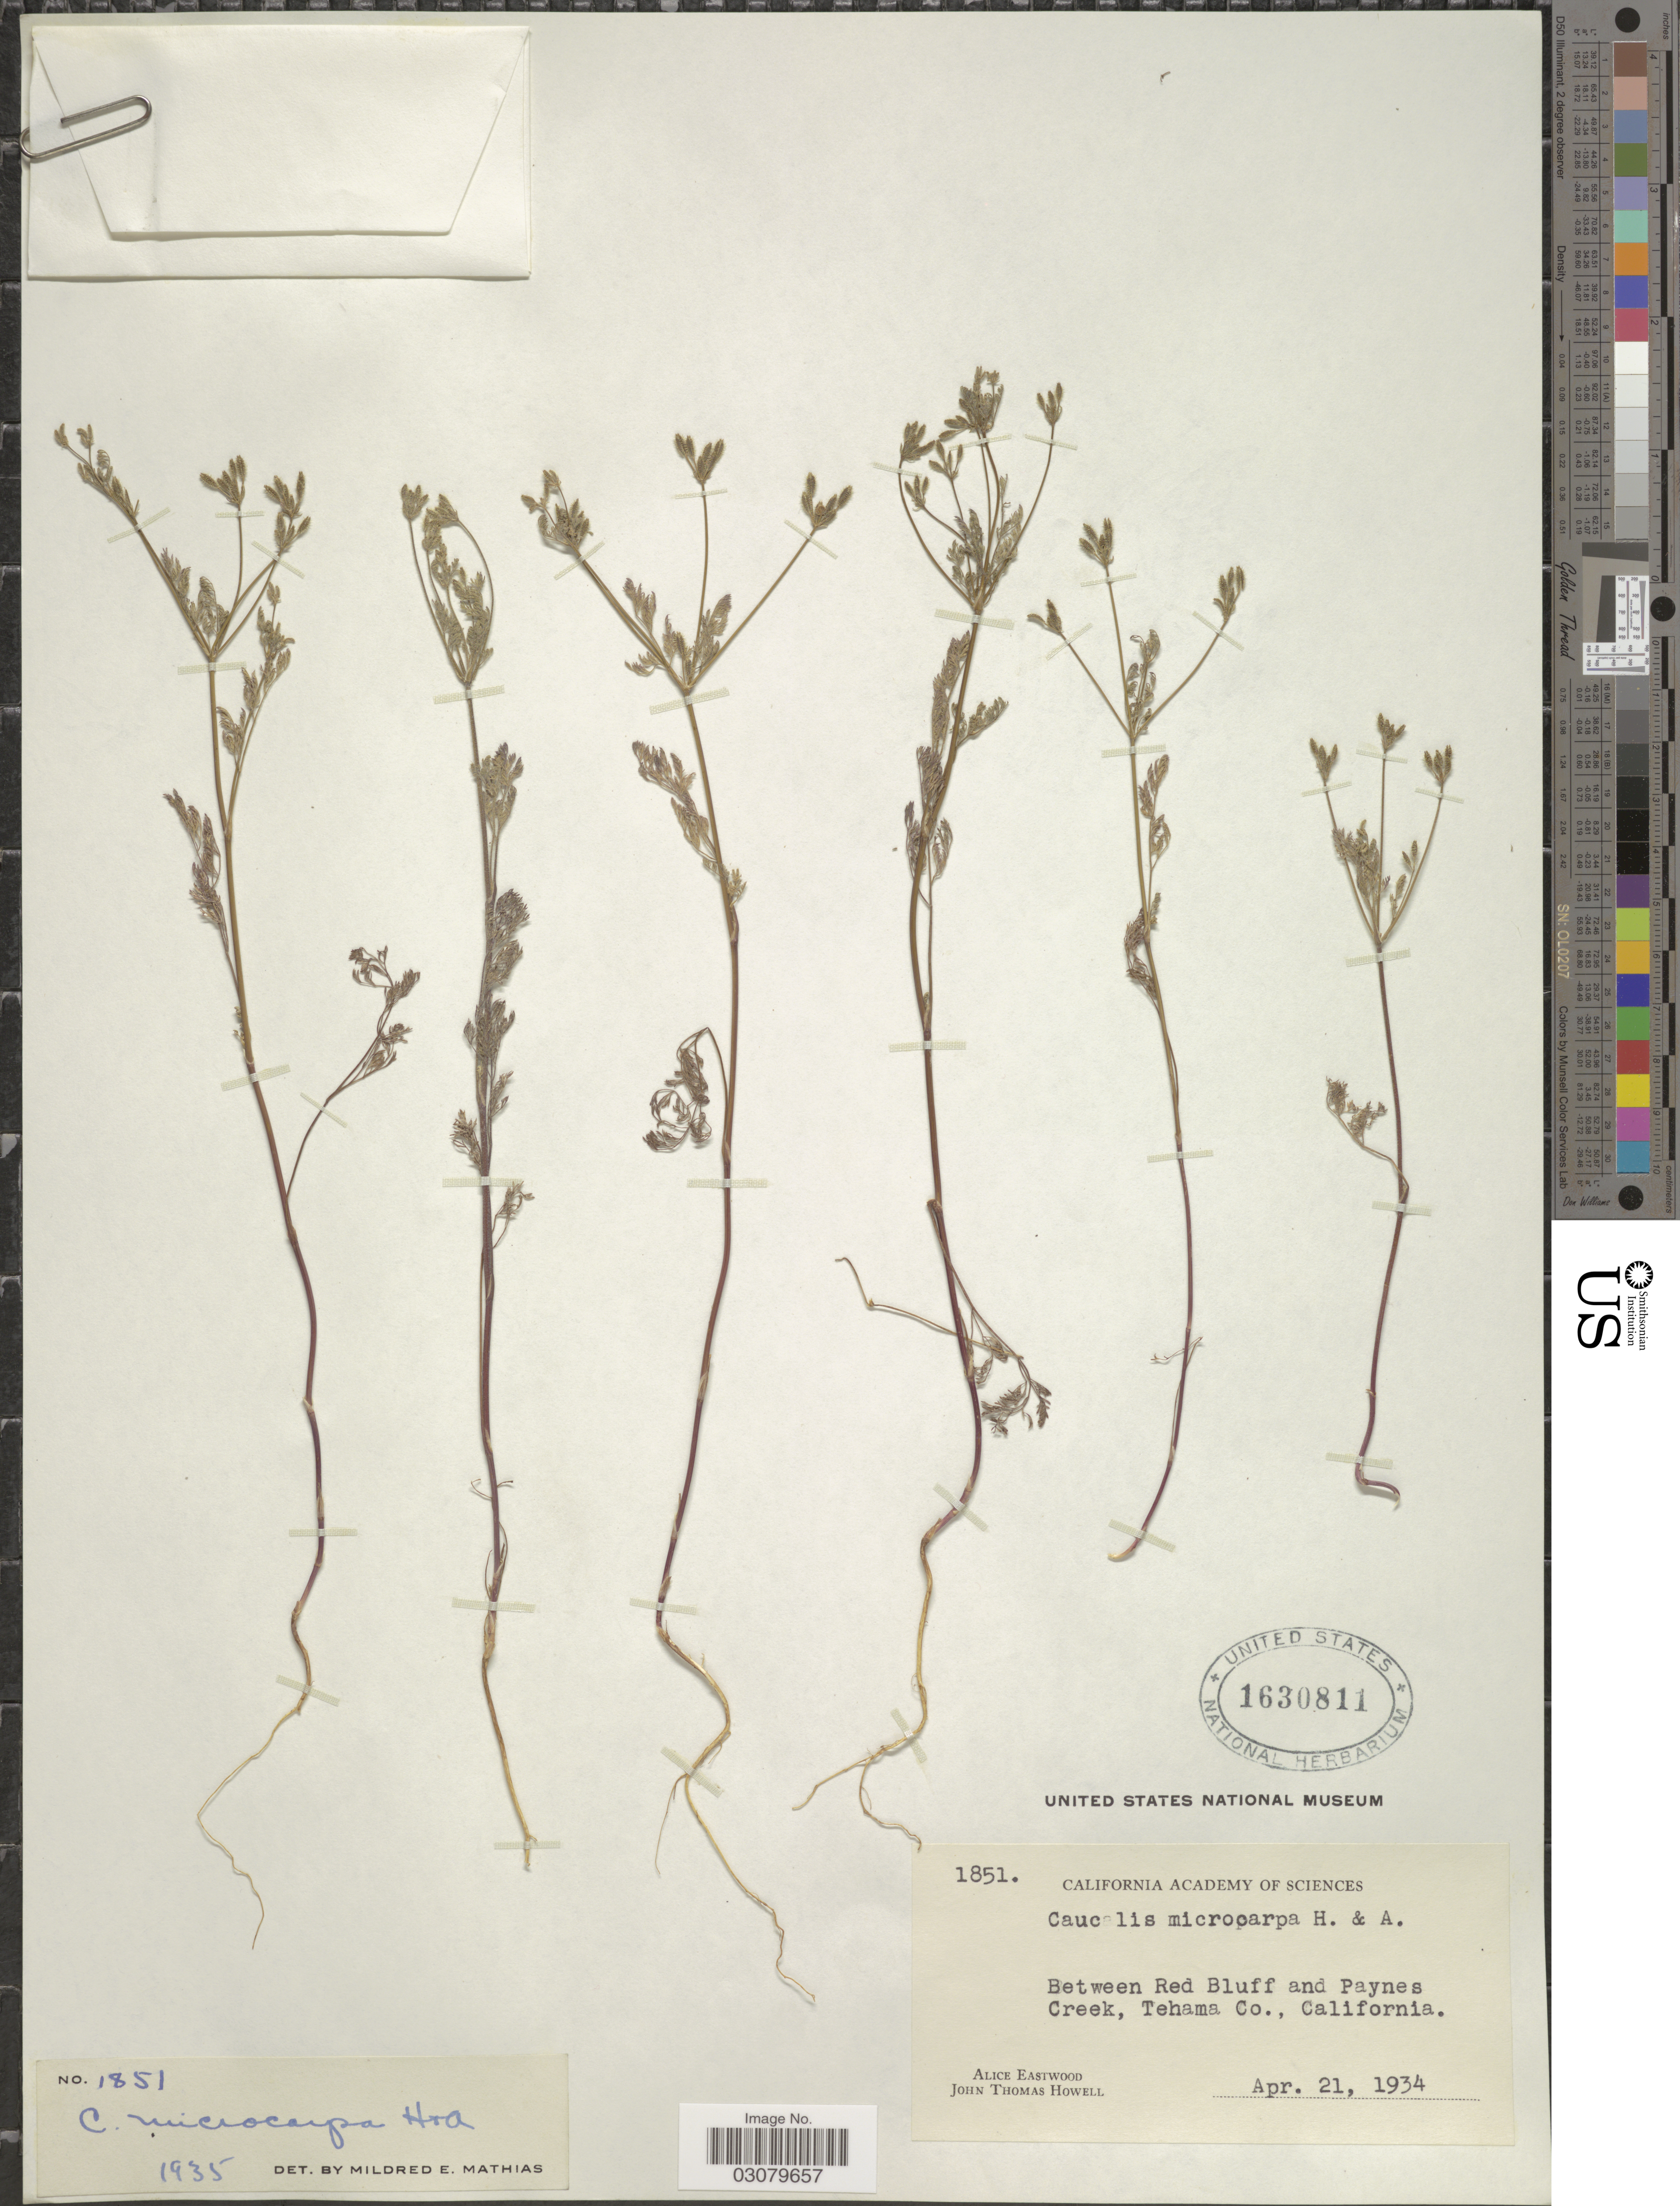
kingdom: Plantae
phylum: Tracheophyta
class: Magnoliopsida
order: Apiales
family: Apiaceae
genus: Caucalis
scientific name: Caucalis microcarpa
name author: Hook. & Arn.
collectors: A. Eastwood & J. T. Howell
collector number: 1851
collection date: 1934-04-21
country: United States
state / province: California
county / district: Tehama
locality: Between Red Bluff and Paynes Creek, Tehama Co.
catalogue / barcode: US 1630811